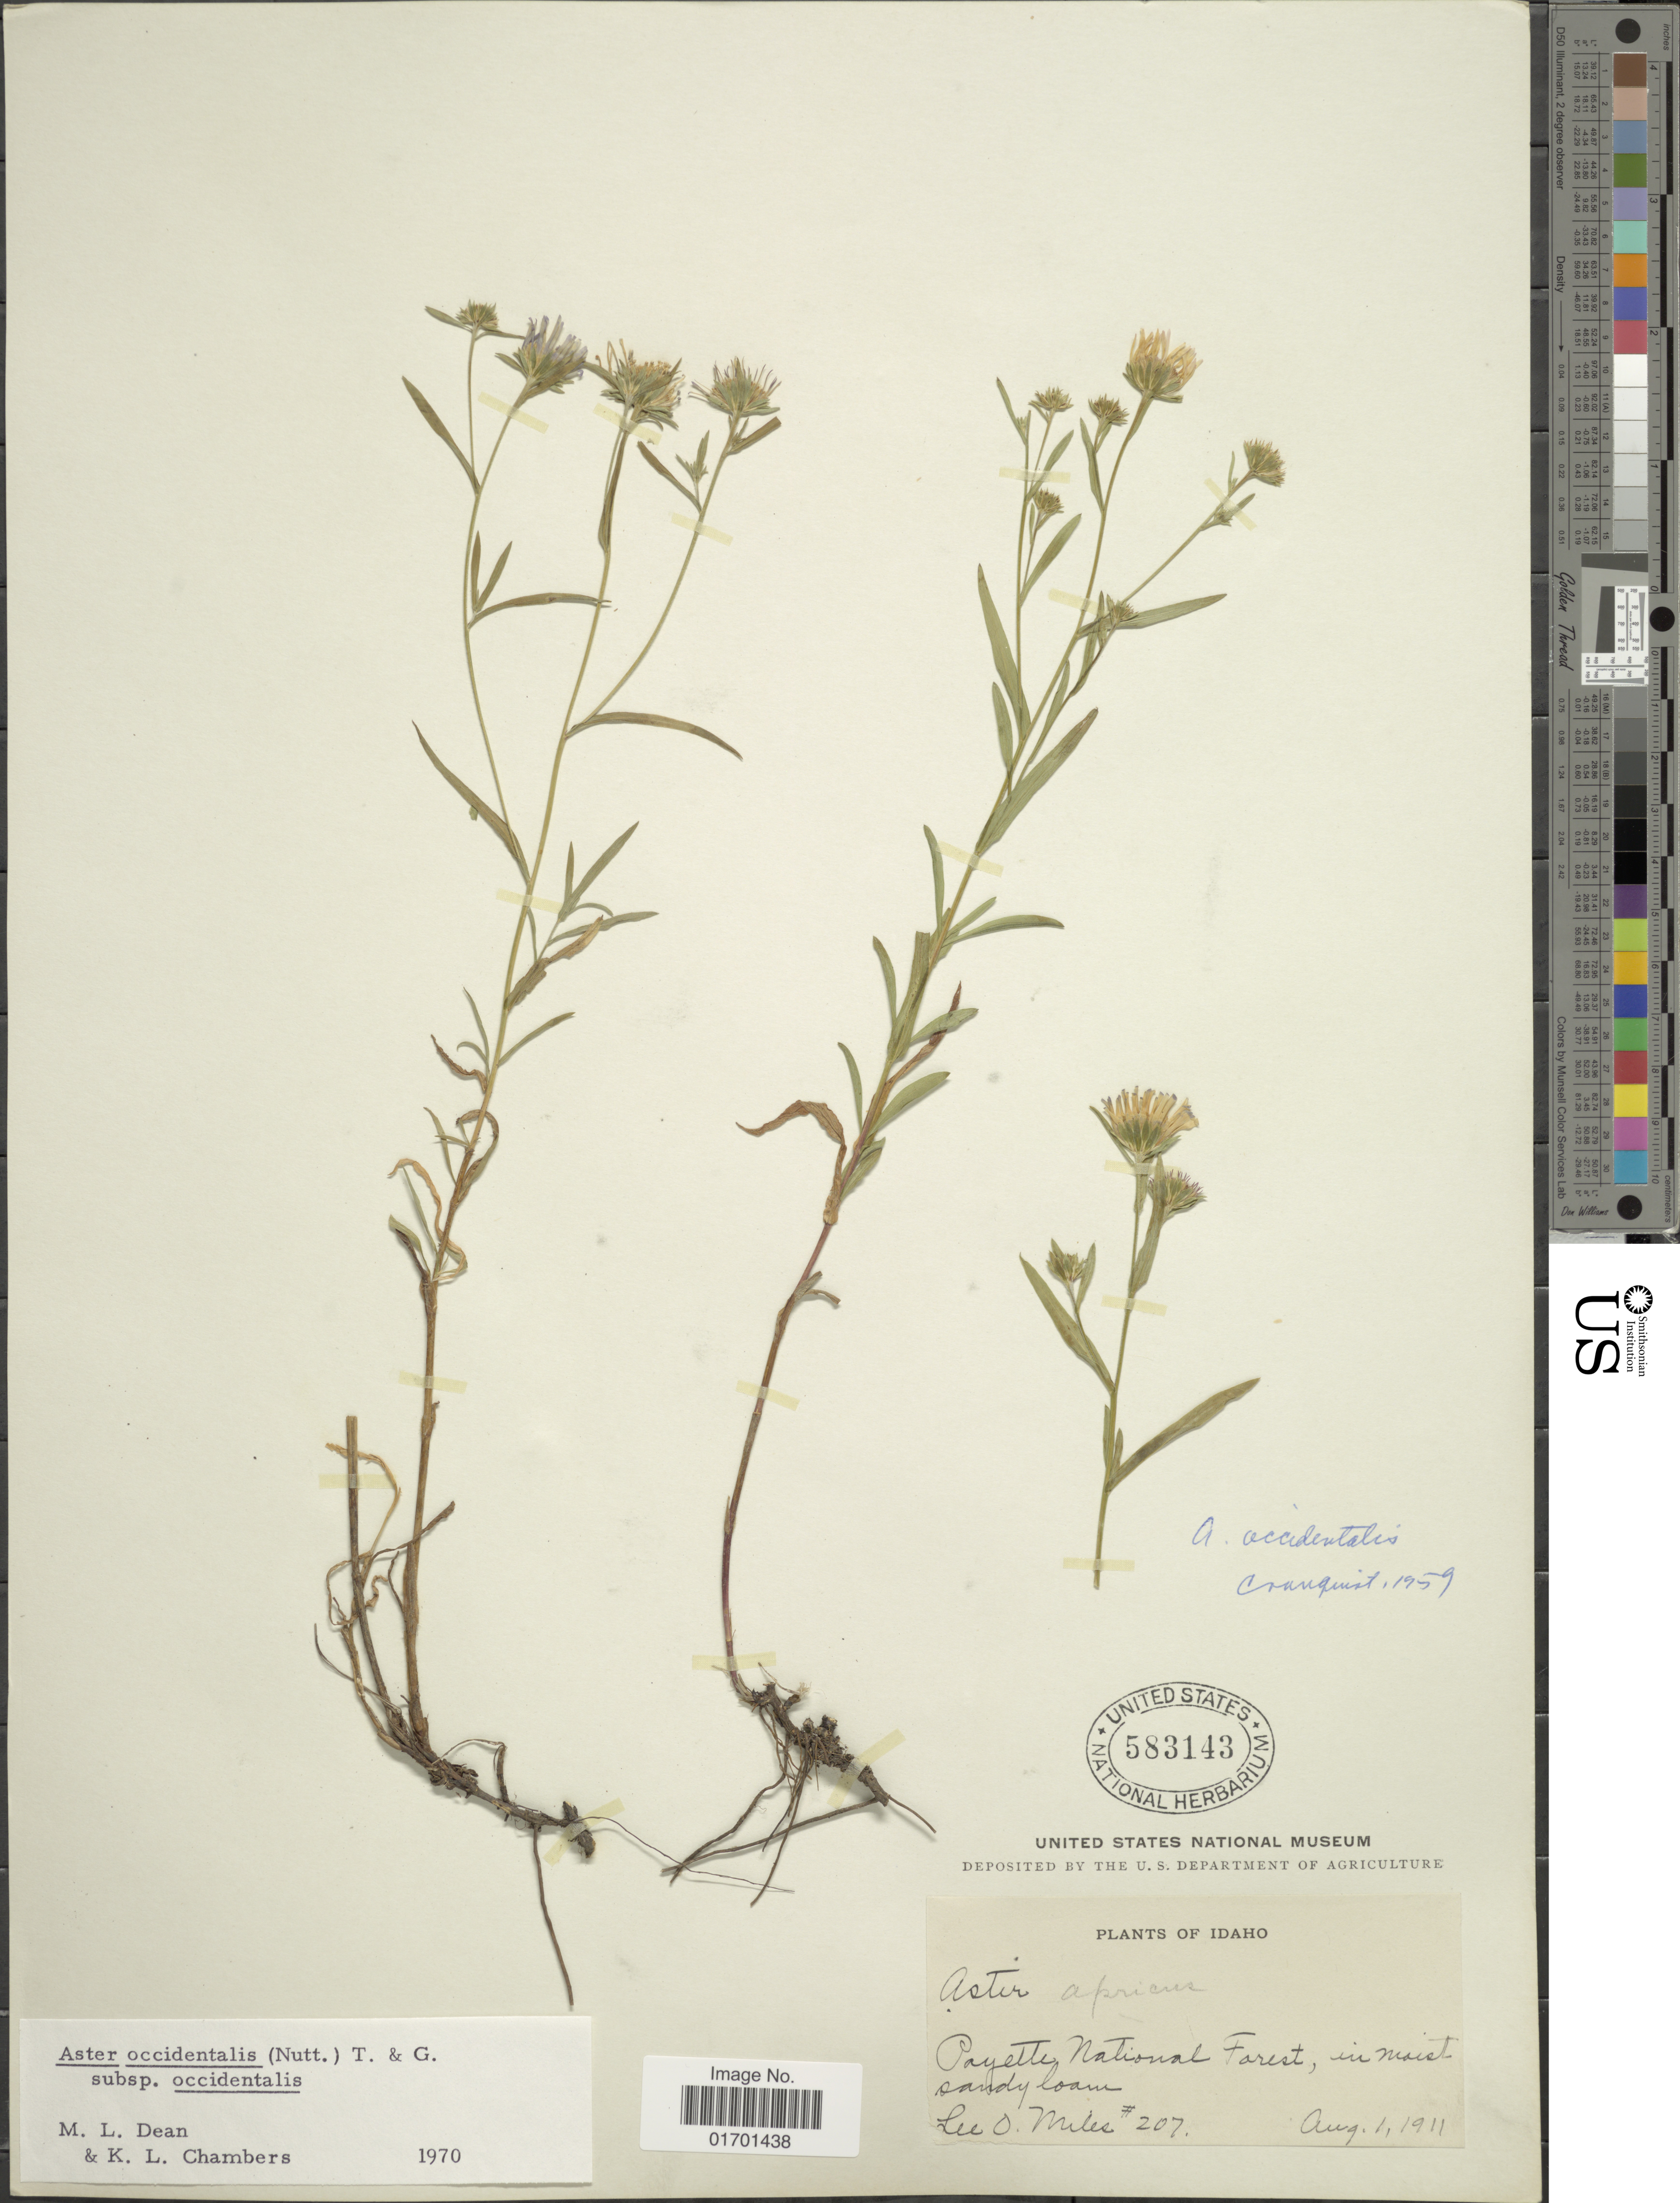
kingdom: Plantae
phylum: Tracheophyta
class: Magnoliopsida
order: Asterales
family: Asteraceae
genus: Symphyotrichum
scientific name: Symphyotrichum spathulatum var. spathulatum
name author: (Lindl.) G.L. Nesom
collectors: L. Miles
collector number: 207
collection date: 1911-08-01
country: United States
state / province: Idaho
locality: Payetty National Forest, in moist sandy loam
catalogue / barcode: US 583143